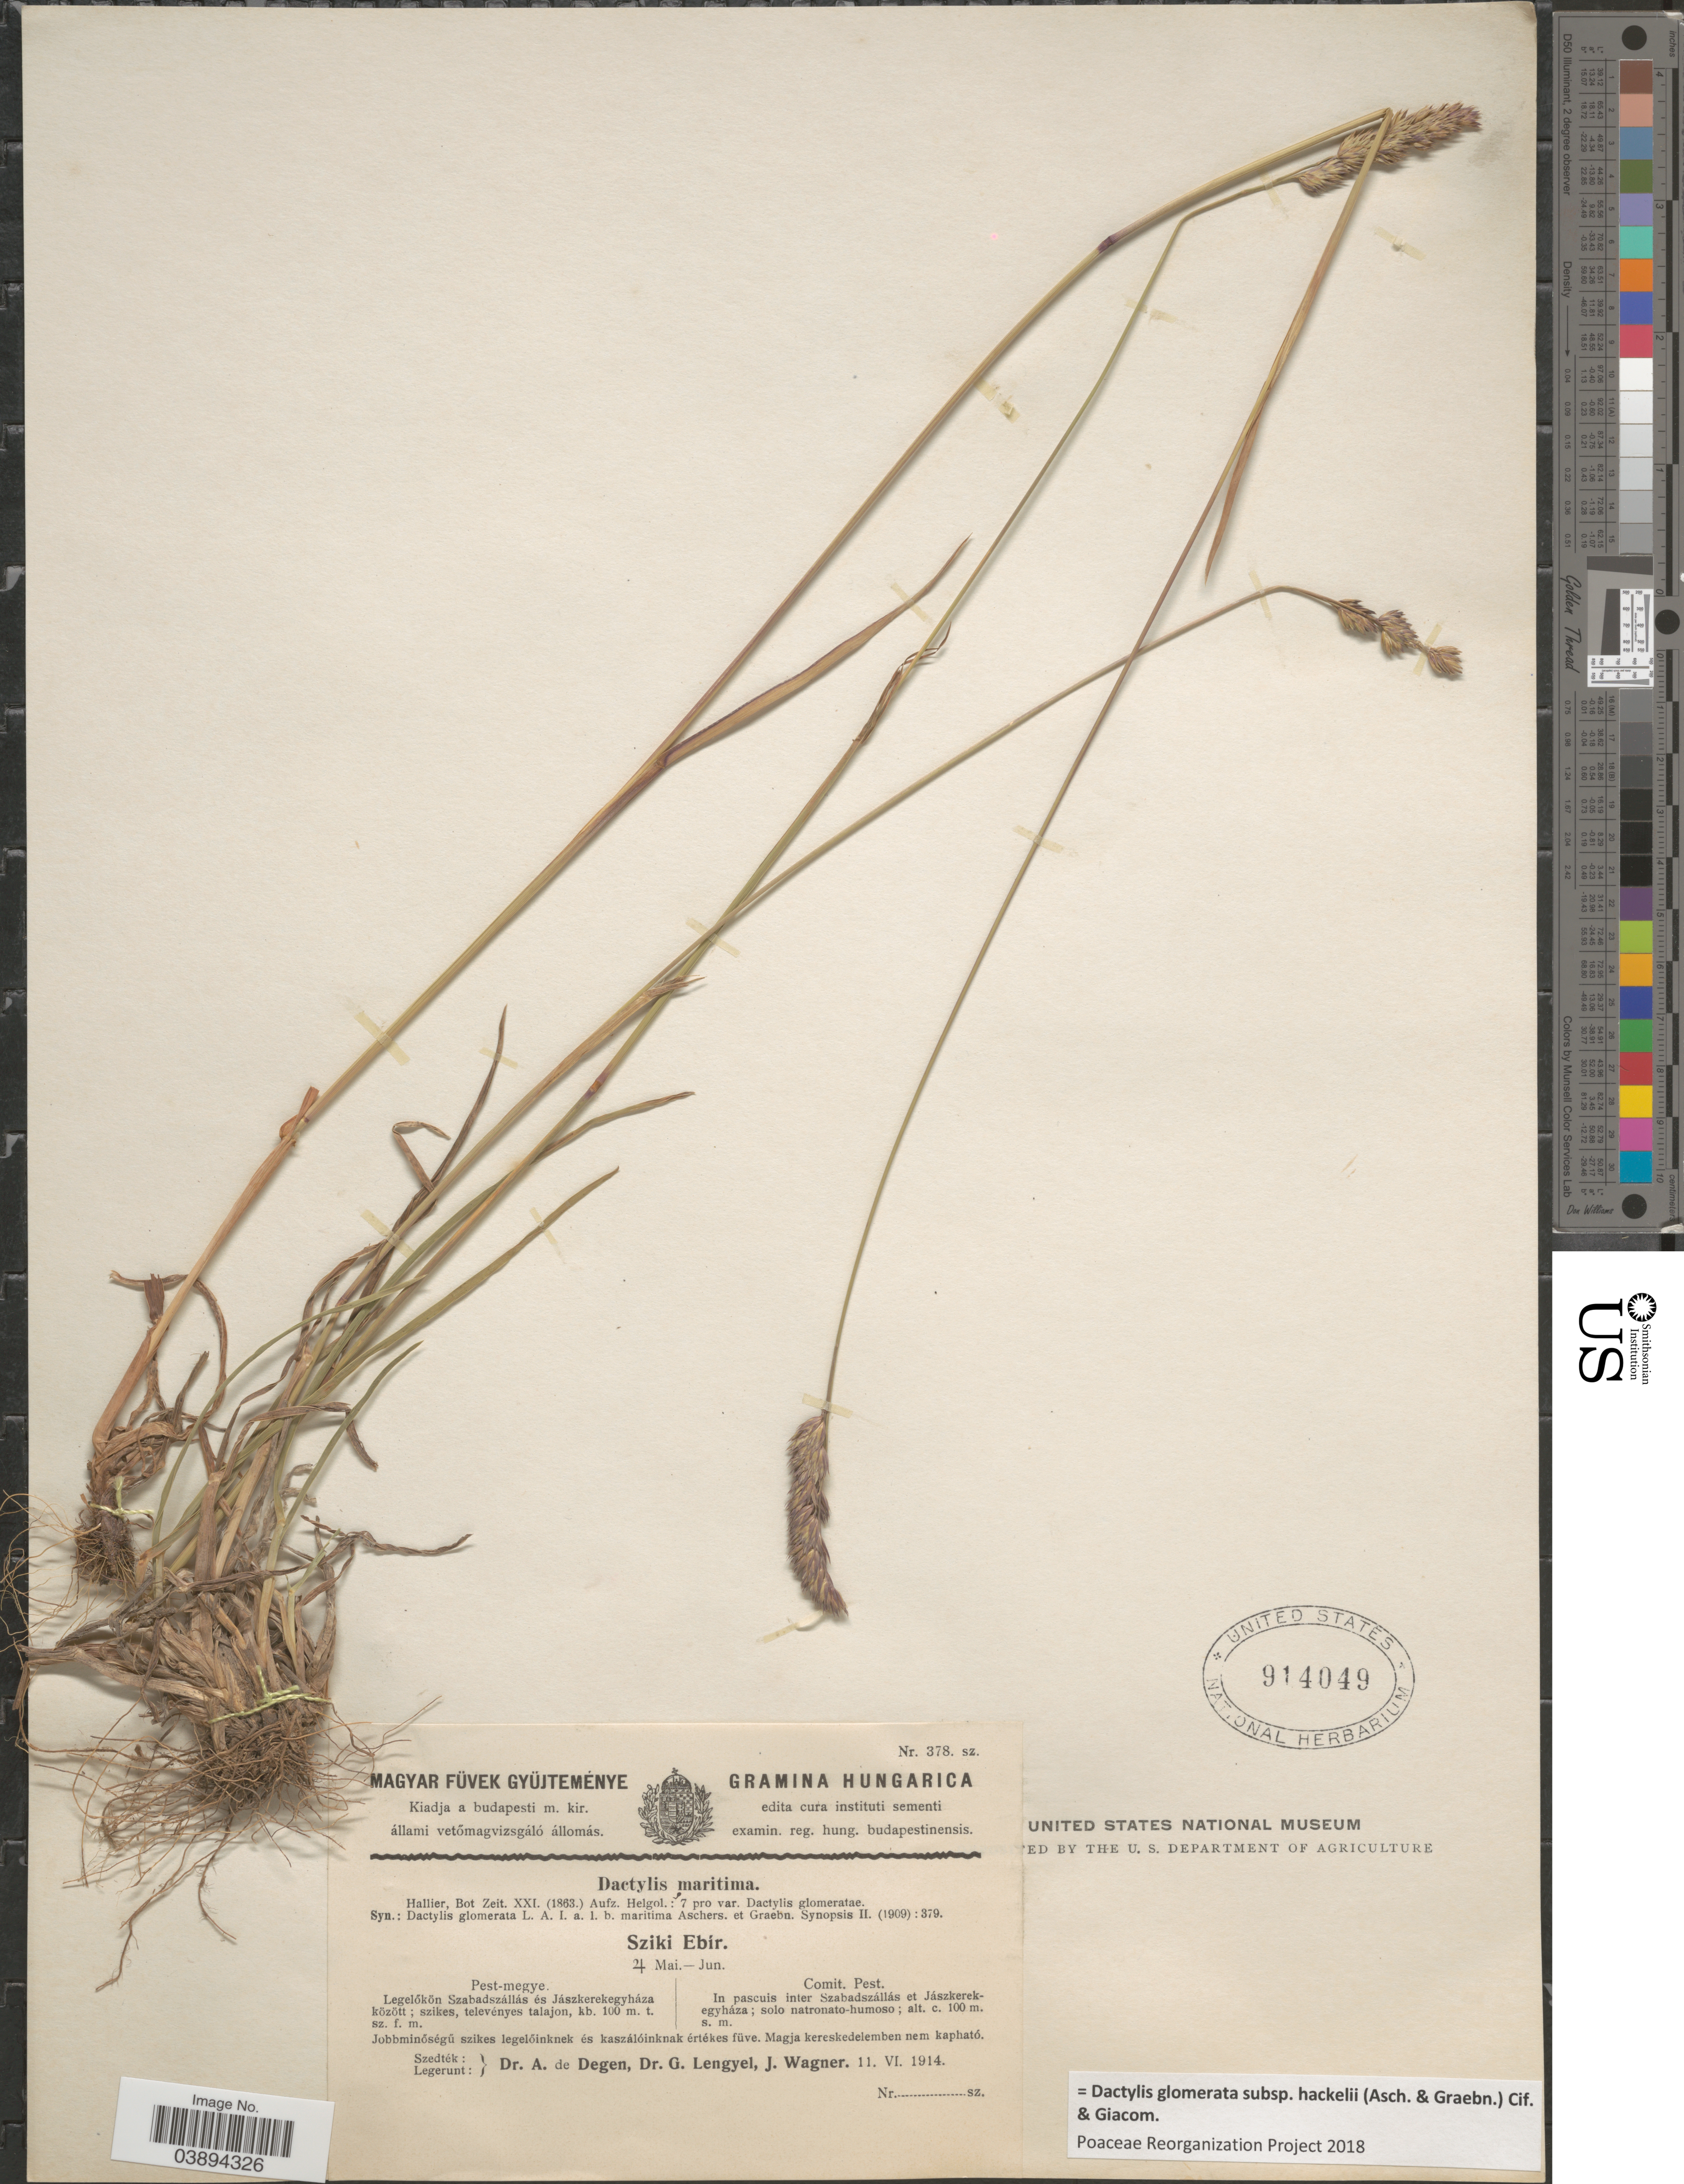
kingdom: Plantae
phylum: Tracheophyta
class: Liliopsida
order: Poales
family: Poaceae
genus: Dactylis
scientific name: Dactylis glomerata subsp. hackelii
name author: (Asch. & Graebn.) Domin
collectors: A. Degen, G. Lengyel & J. Wagner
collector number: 378?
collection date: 1914-06-11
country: Hungary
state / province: Pest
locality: Comit. Pest. In pascuis inter Szabadszállás et Jászkerekegyháza ; solo natronato-humoso.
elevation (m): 100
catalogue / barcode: US 914049